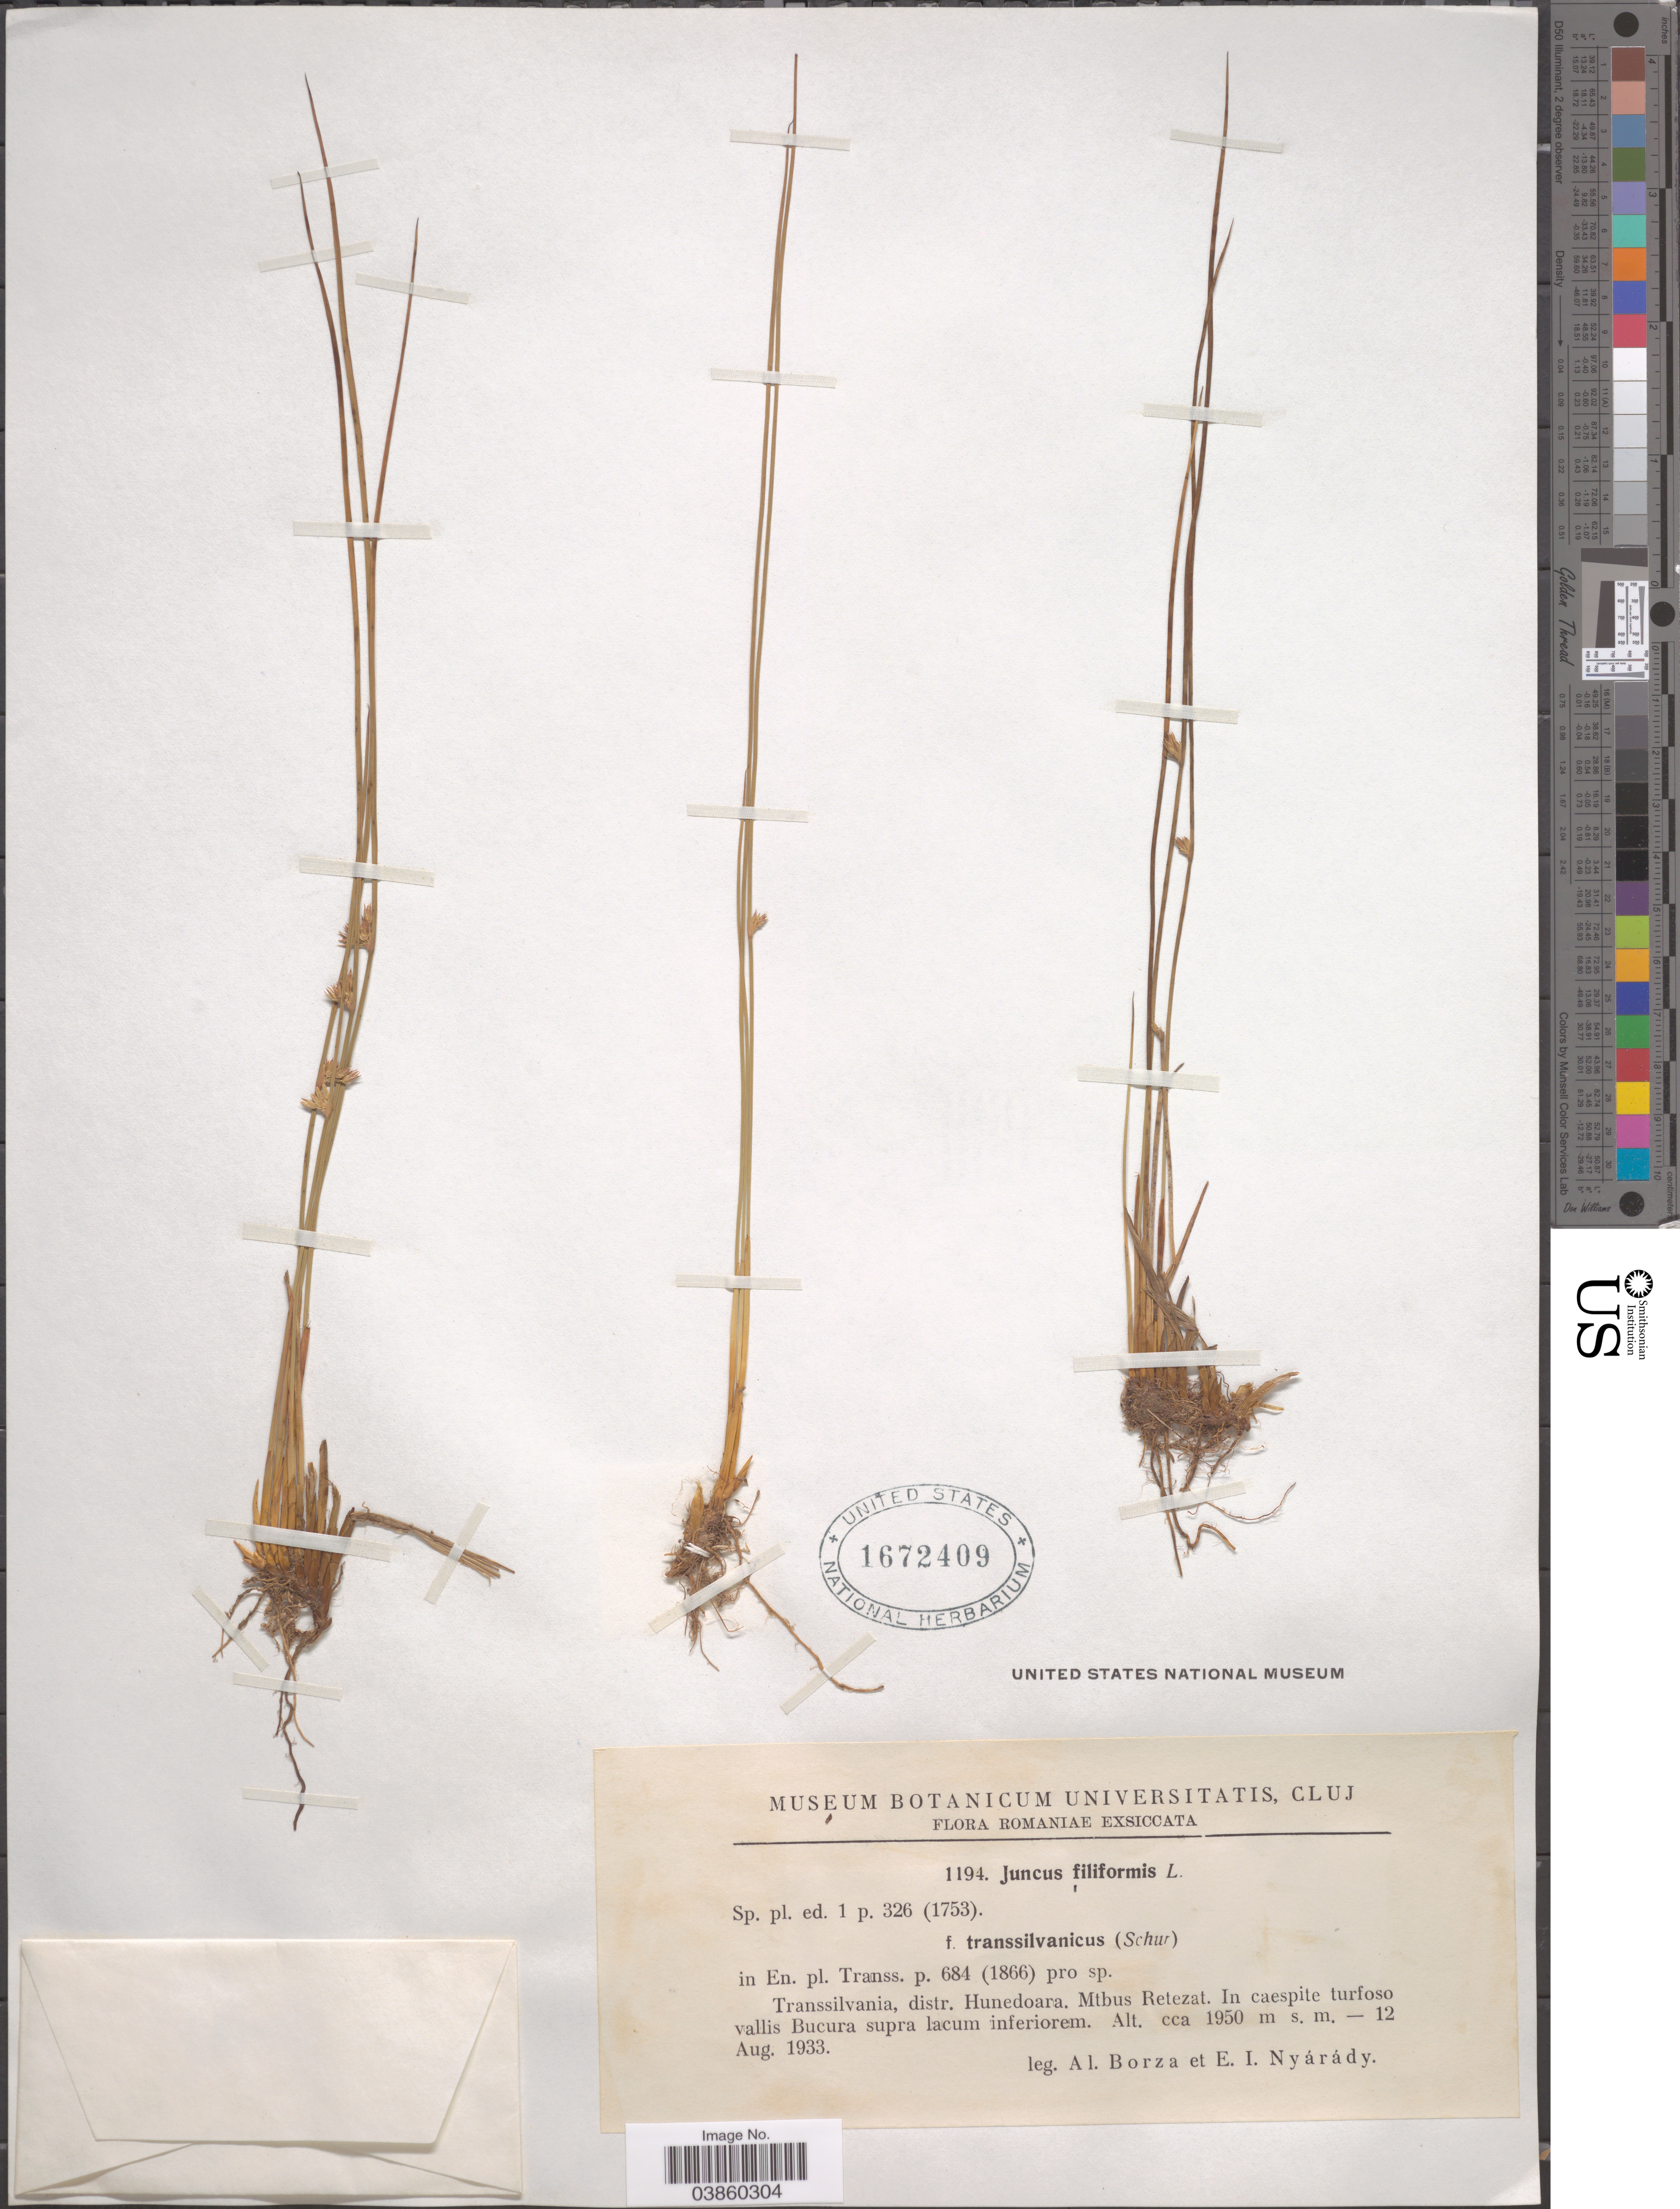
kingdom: Plantae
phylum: Tracheophyta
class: Liliopsida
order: Poales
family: Juncaceae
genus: Juncus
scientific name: Juncus filiformis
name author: L.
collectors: A. Borza & E. Nyárády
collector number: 1194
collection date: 1933-08-12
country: Romania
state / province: Hunedoara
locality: Transsilvania, distr. Hunedoara. Mtbus Retezat. In caespite turfoso vallis Bucura supra lacum inferiorem.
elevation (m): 1950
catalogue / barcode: US 1672409